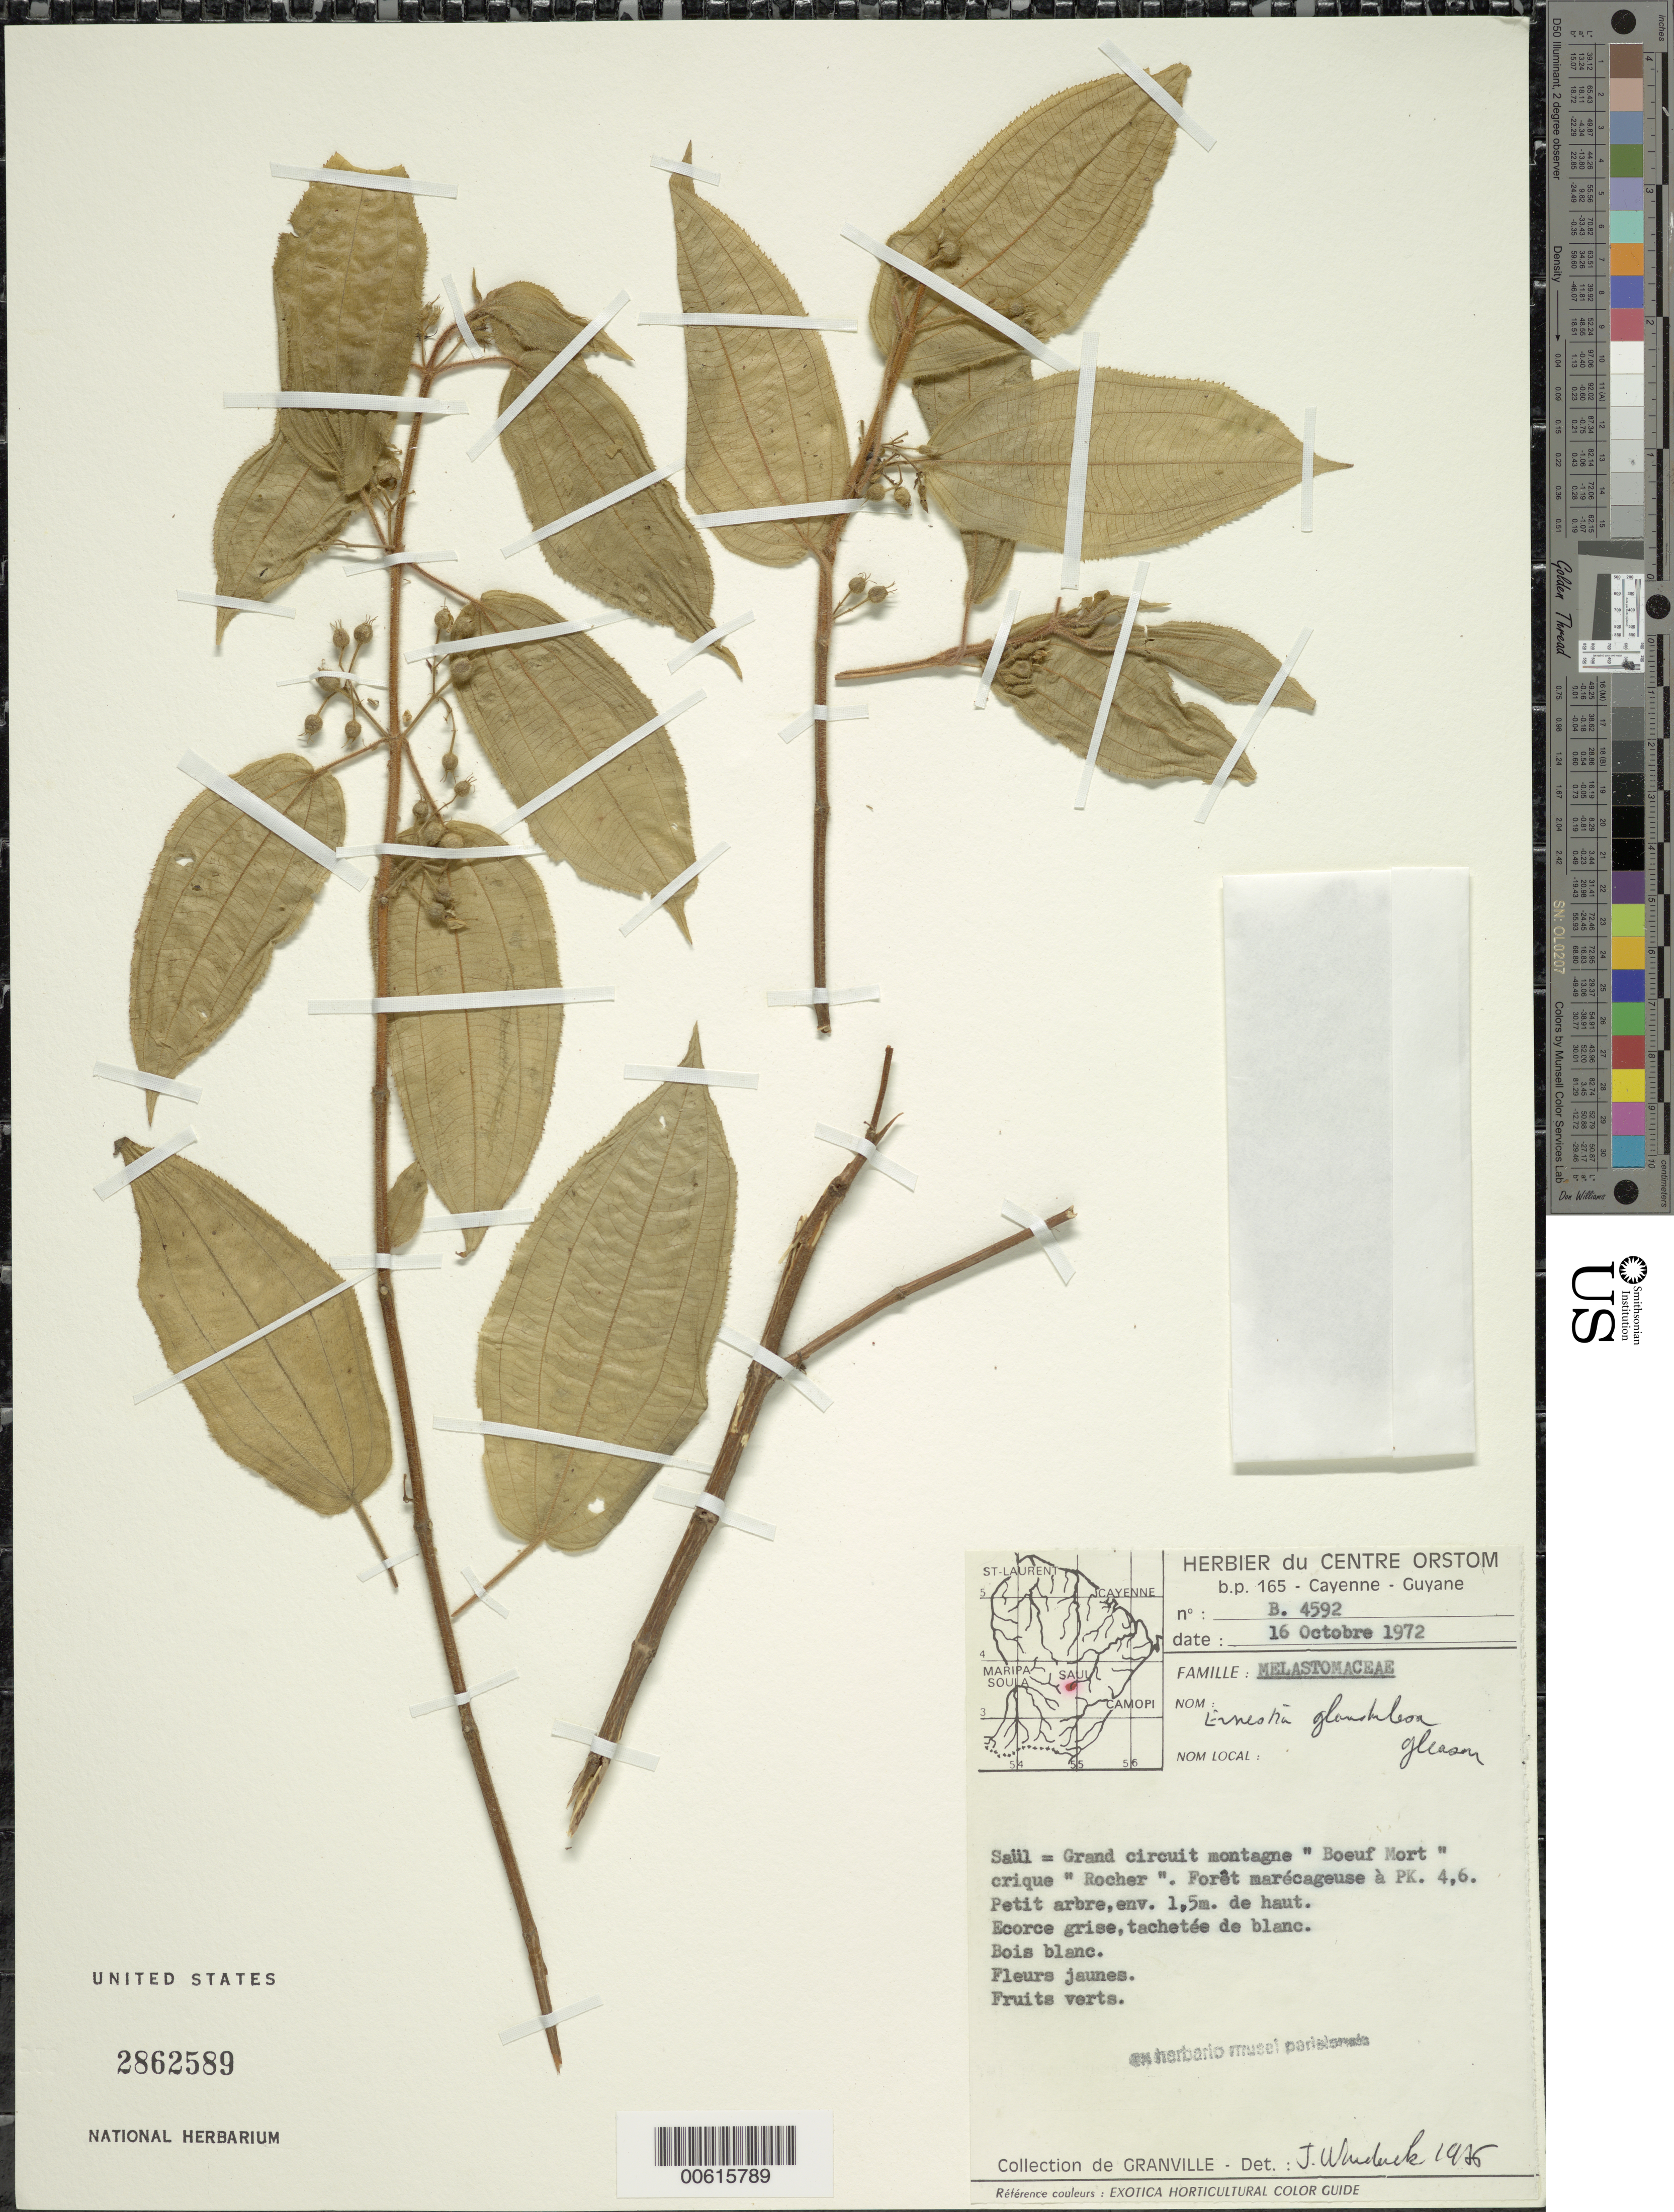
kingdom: Plantae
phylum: Tracheophyta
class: Magnoliopsida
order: Myrtales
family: Melastomataceae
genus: Pseudoernestia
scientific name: Pseudoernestia glandulosa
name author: (Gleason) M.J. Rocha & P.J.F. Guim.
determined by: Nunes da Silva, Diego, (RB), Jardim Botanico do Rio de Janeiro - Herbario (BRAZIL)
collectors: J.-J. de Granville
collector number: B 4592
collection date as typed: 16-Oct-72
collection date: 1972-10-16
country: French Guiana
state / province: Saint-Laurent-du-Maroni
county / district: Saül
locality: Saül, Grand Circuit Boeuf Mort, crique "Rocher", a PK 4.6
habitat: Foret marecageuse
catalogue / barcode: US 2862589